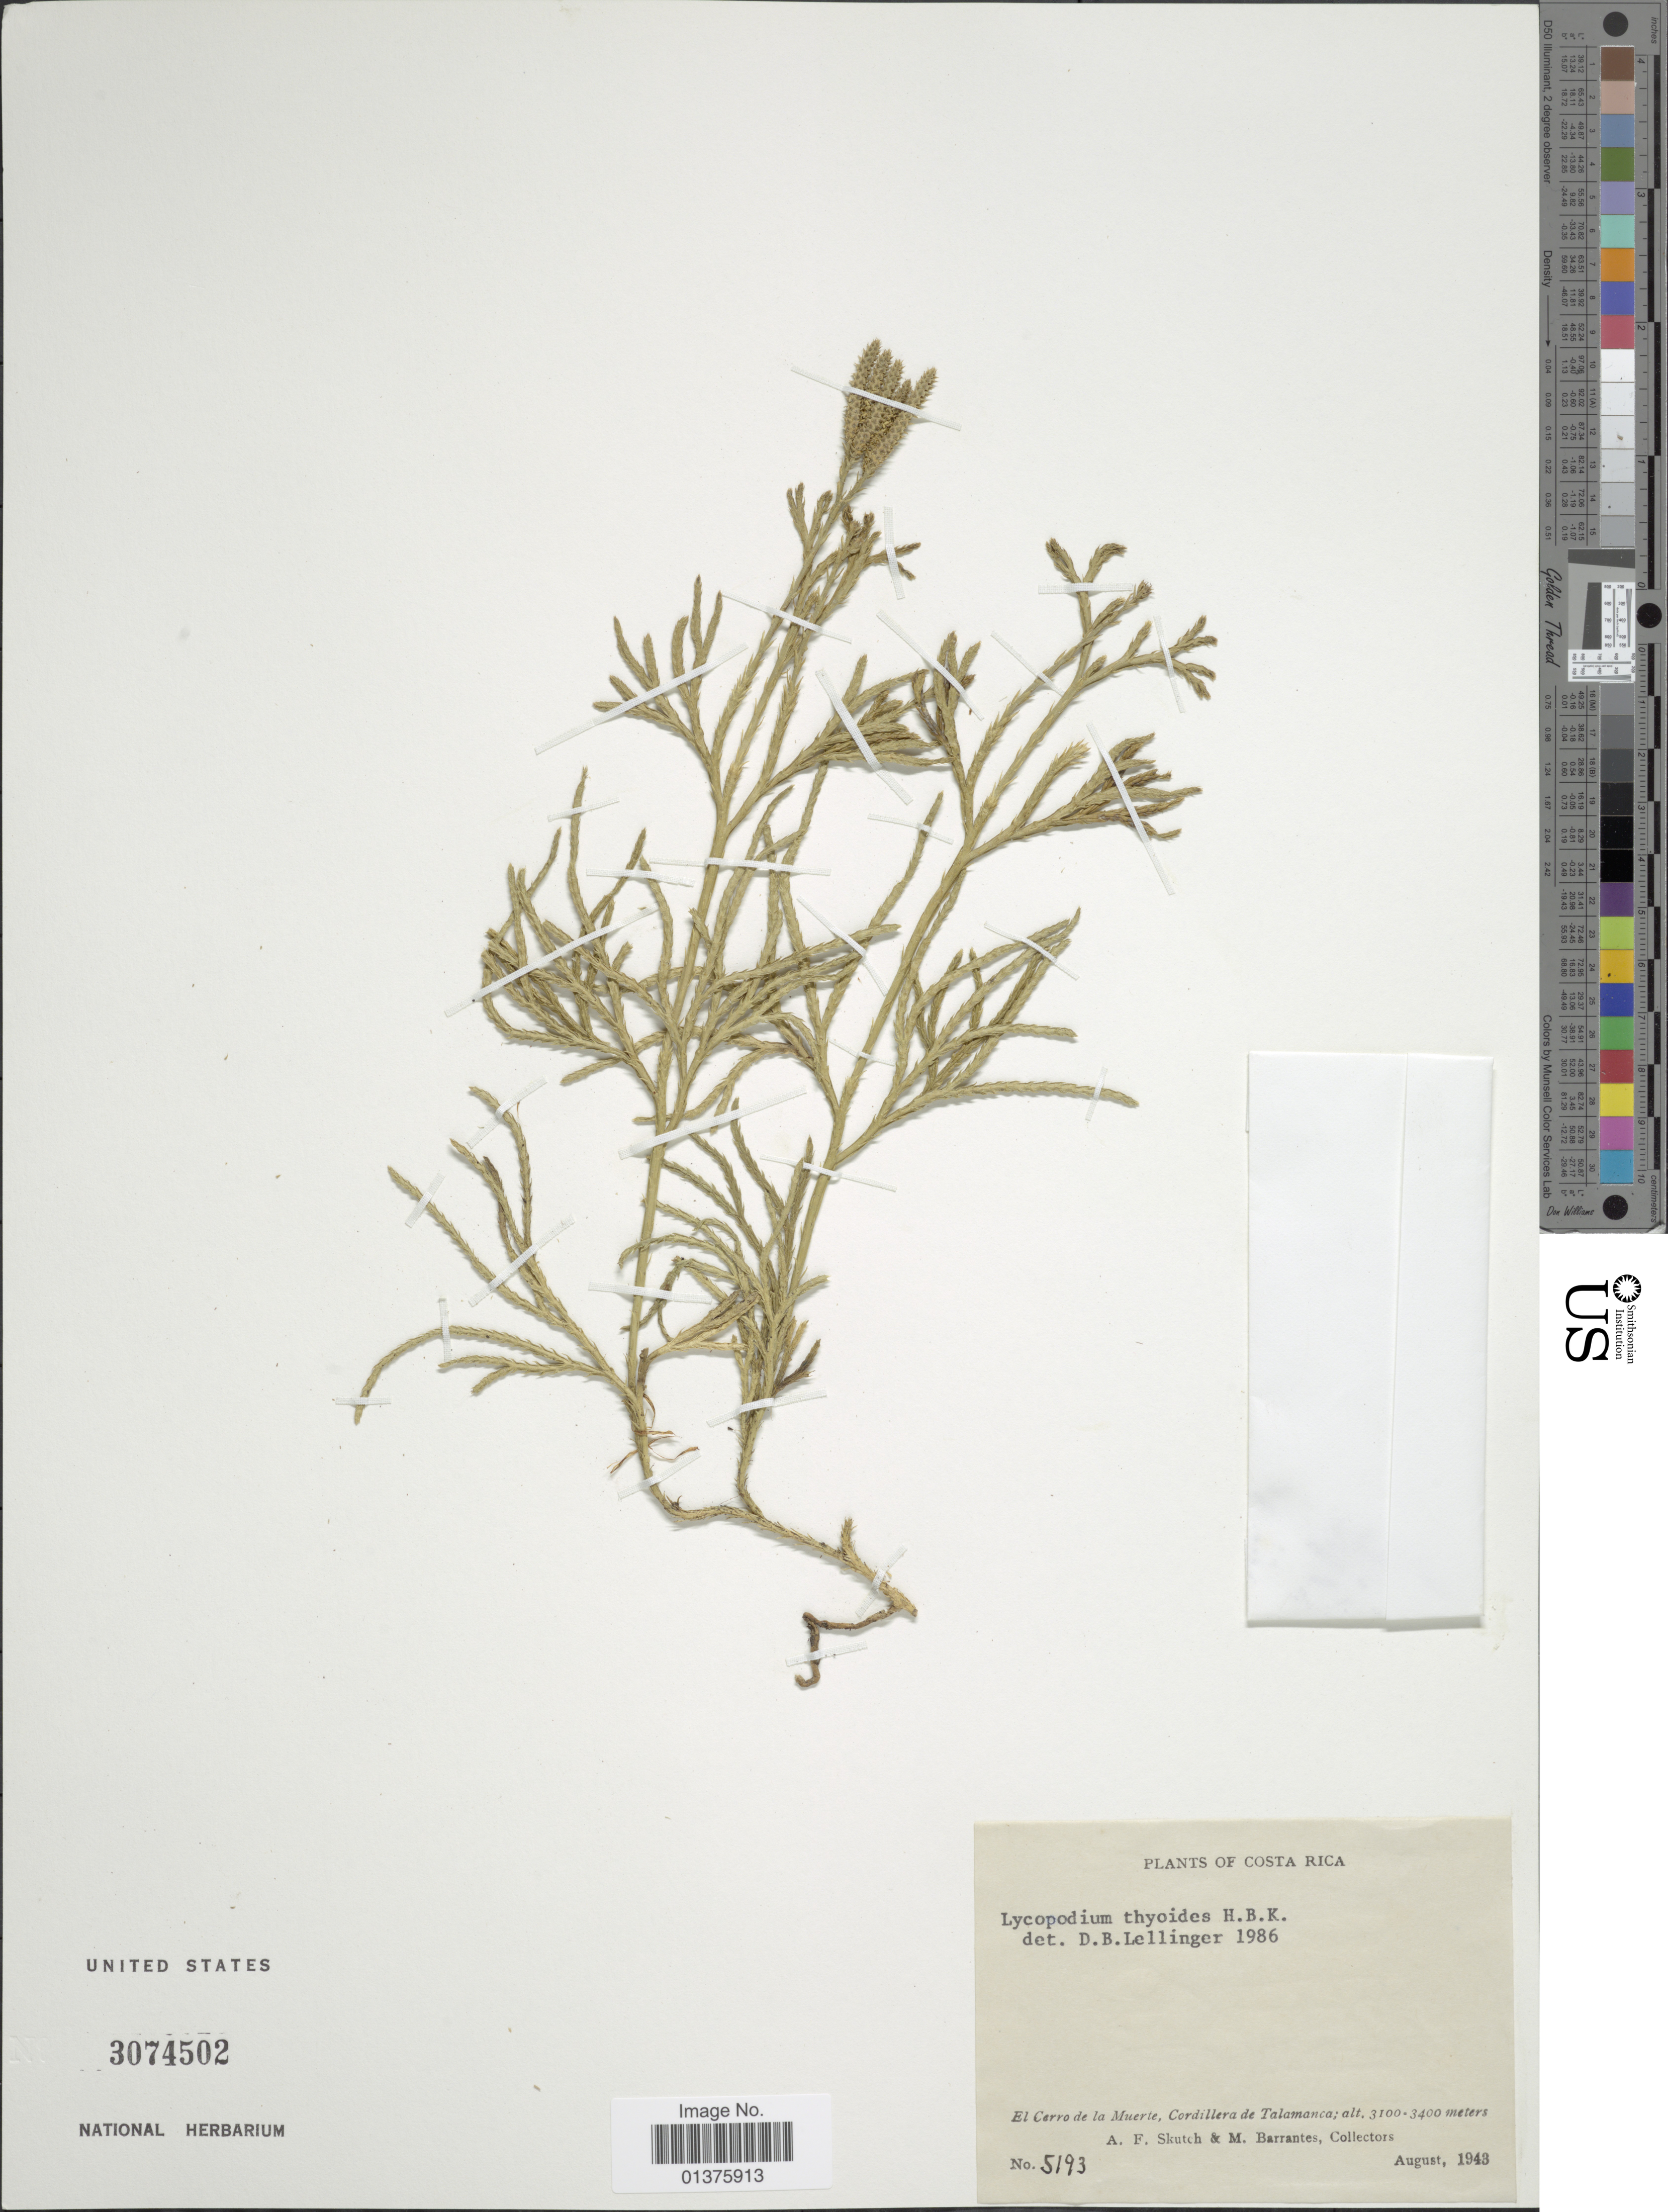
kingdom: Plantae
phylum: Tracheophyta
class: Lycopodiopsida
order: Lycopodiales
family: Lycopodiaceae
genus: Diphasiastrum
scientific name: Diphasiastrum thyoides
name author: (Humb. & Bonpl. ex Willd.) Holub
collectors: A. F. Skutch & M. Barrantes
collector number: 5193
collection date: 1943-08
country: Costa Rica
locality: El Cerro de la Muerte, Cordillera de Talamanca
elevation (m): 3100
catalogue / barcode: US 3074502